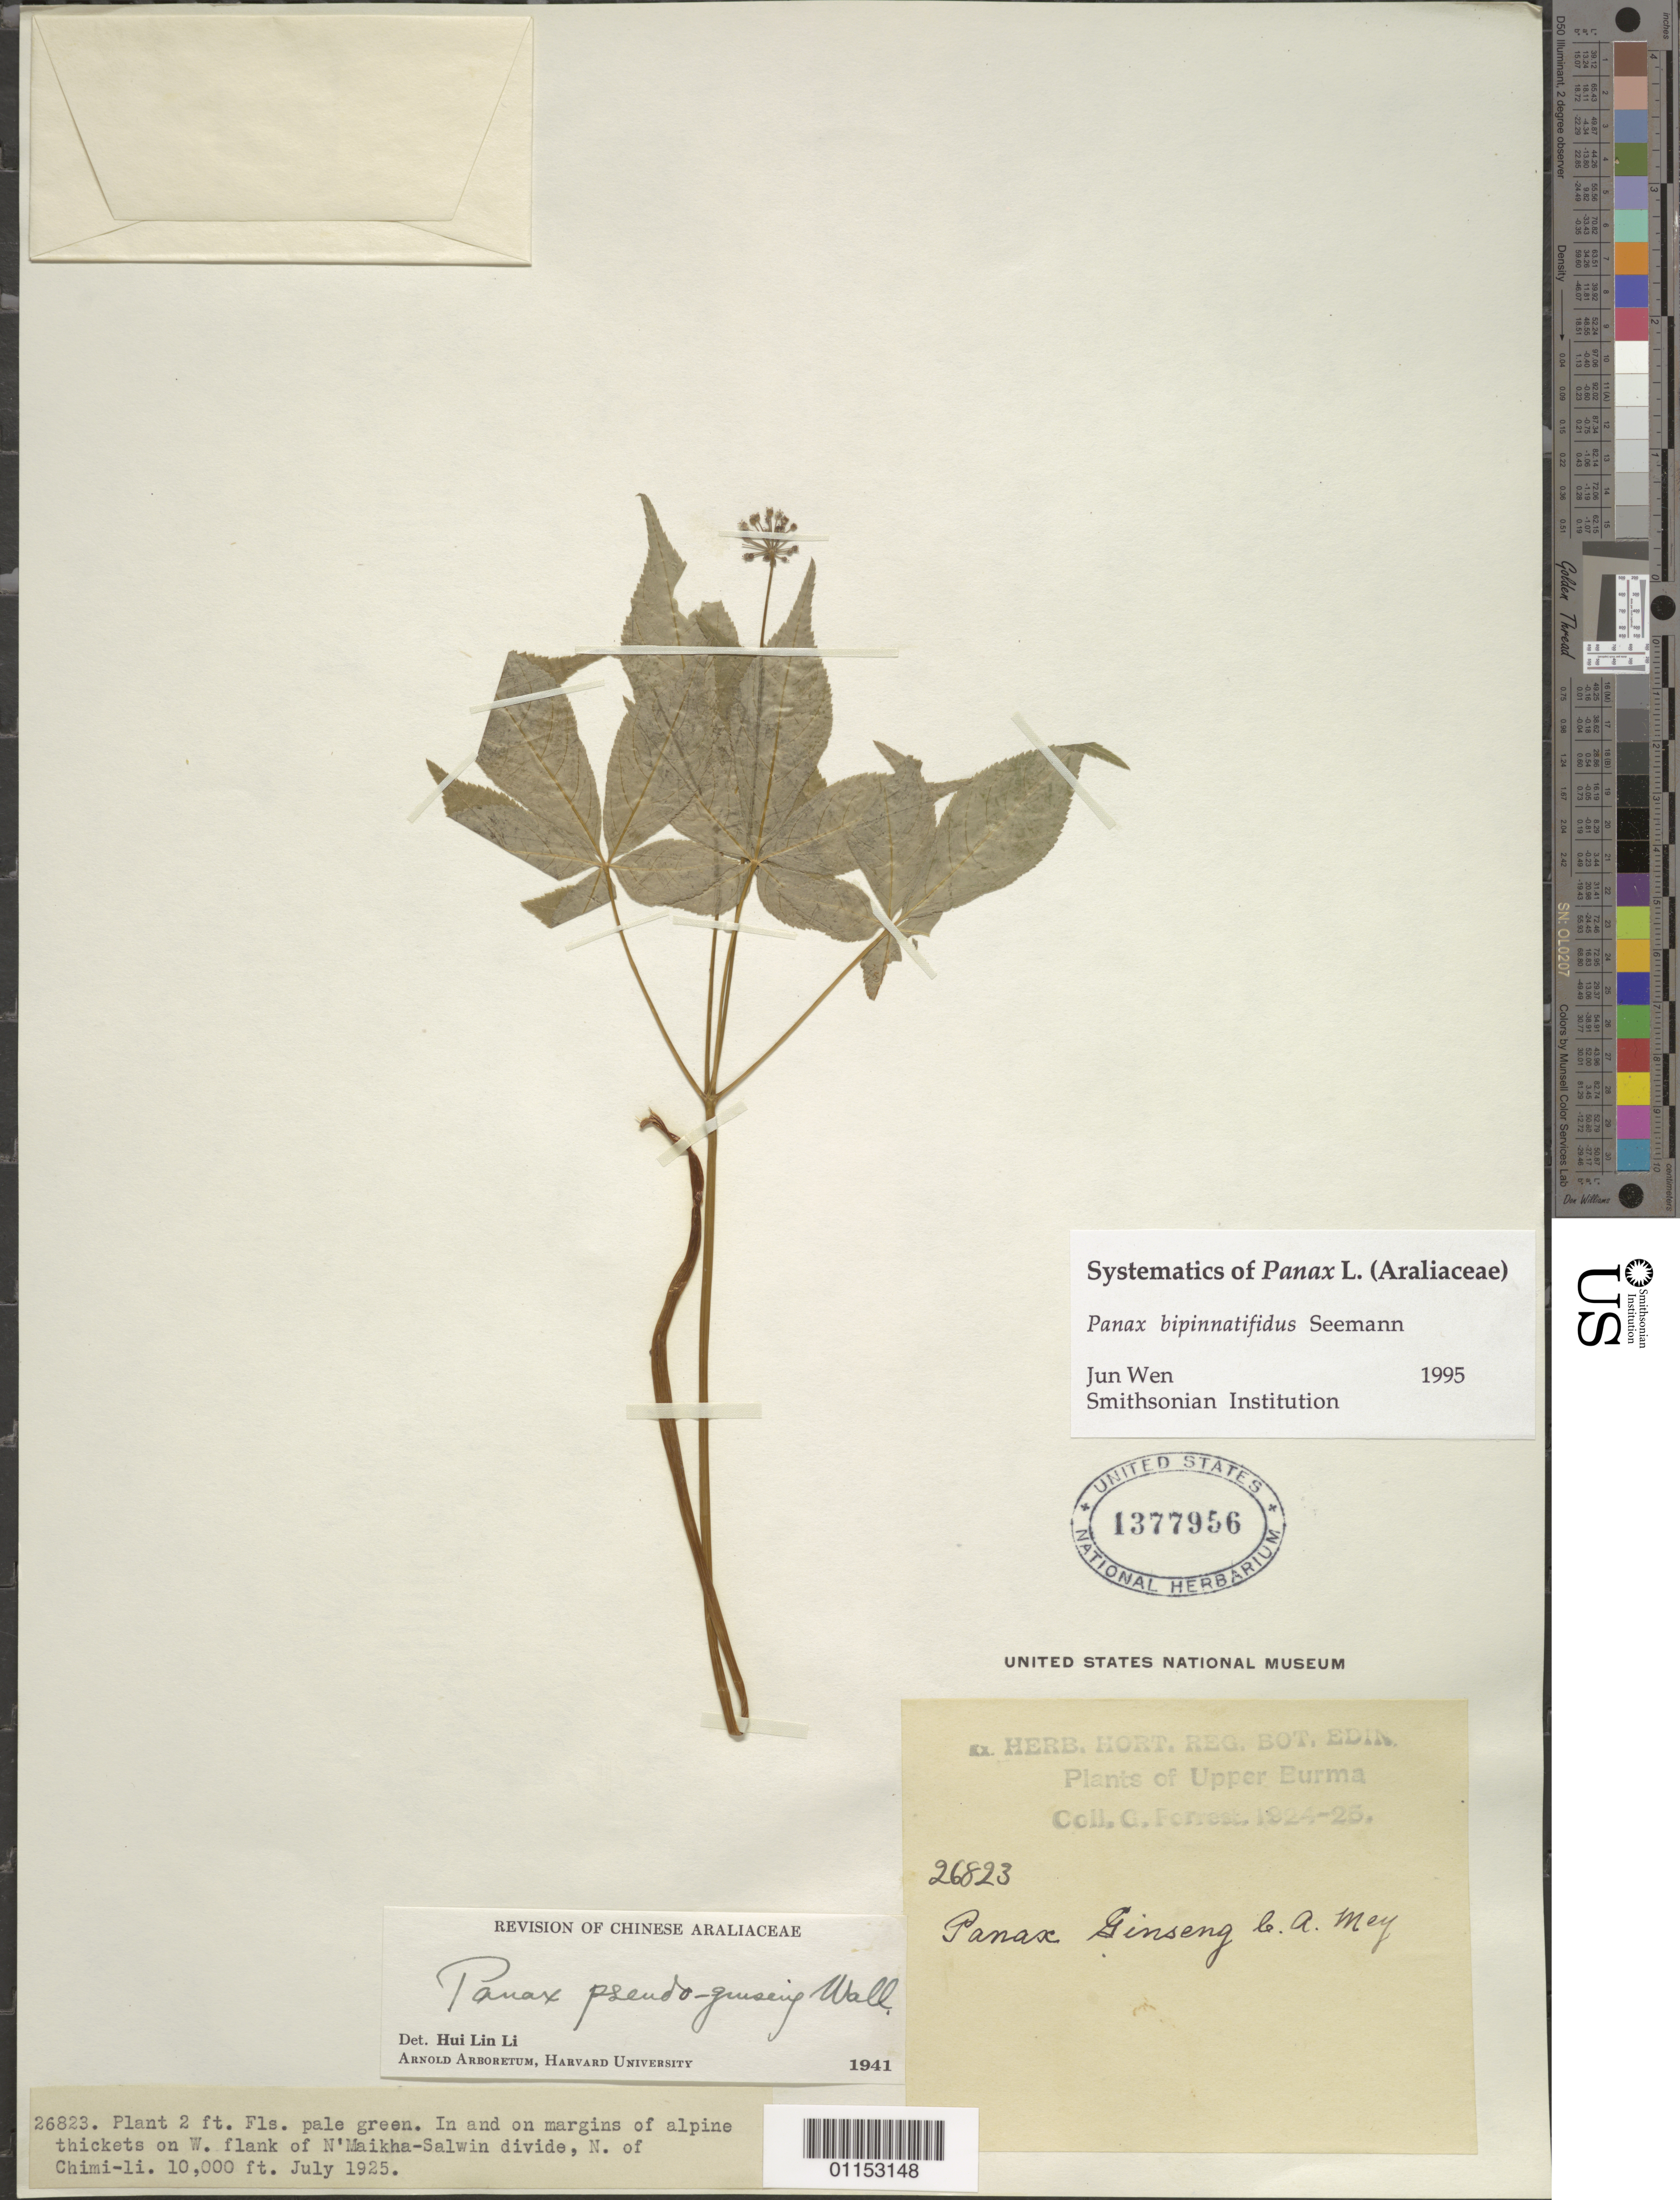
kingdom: Plantae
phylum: Tracheophyta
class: Magnoliopsida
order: Apiales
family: Araliaceae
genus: Panax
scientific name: Panax bipinnatifidus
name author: Seem.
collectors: G. Forrest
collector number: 26823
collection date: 1925-07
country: Myanmar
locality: W flank of N'Maikha-Salwin divide, N of Chimi-li.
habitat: In and on margins of alpine thickets.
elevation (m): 3048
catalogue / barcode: US 1377956